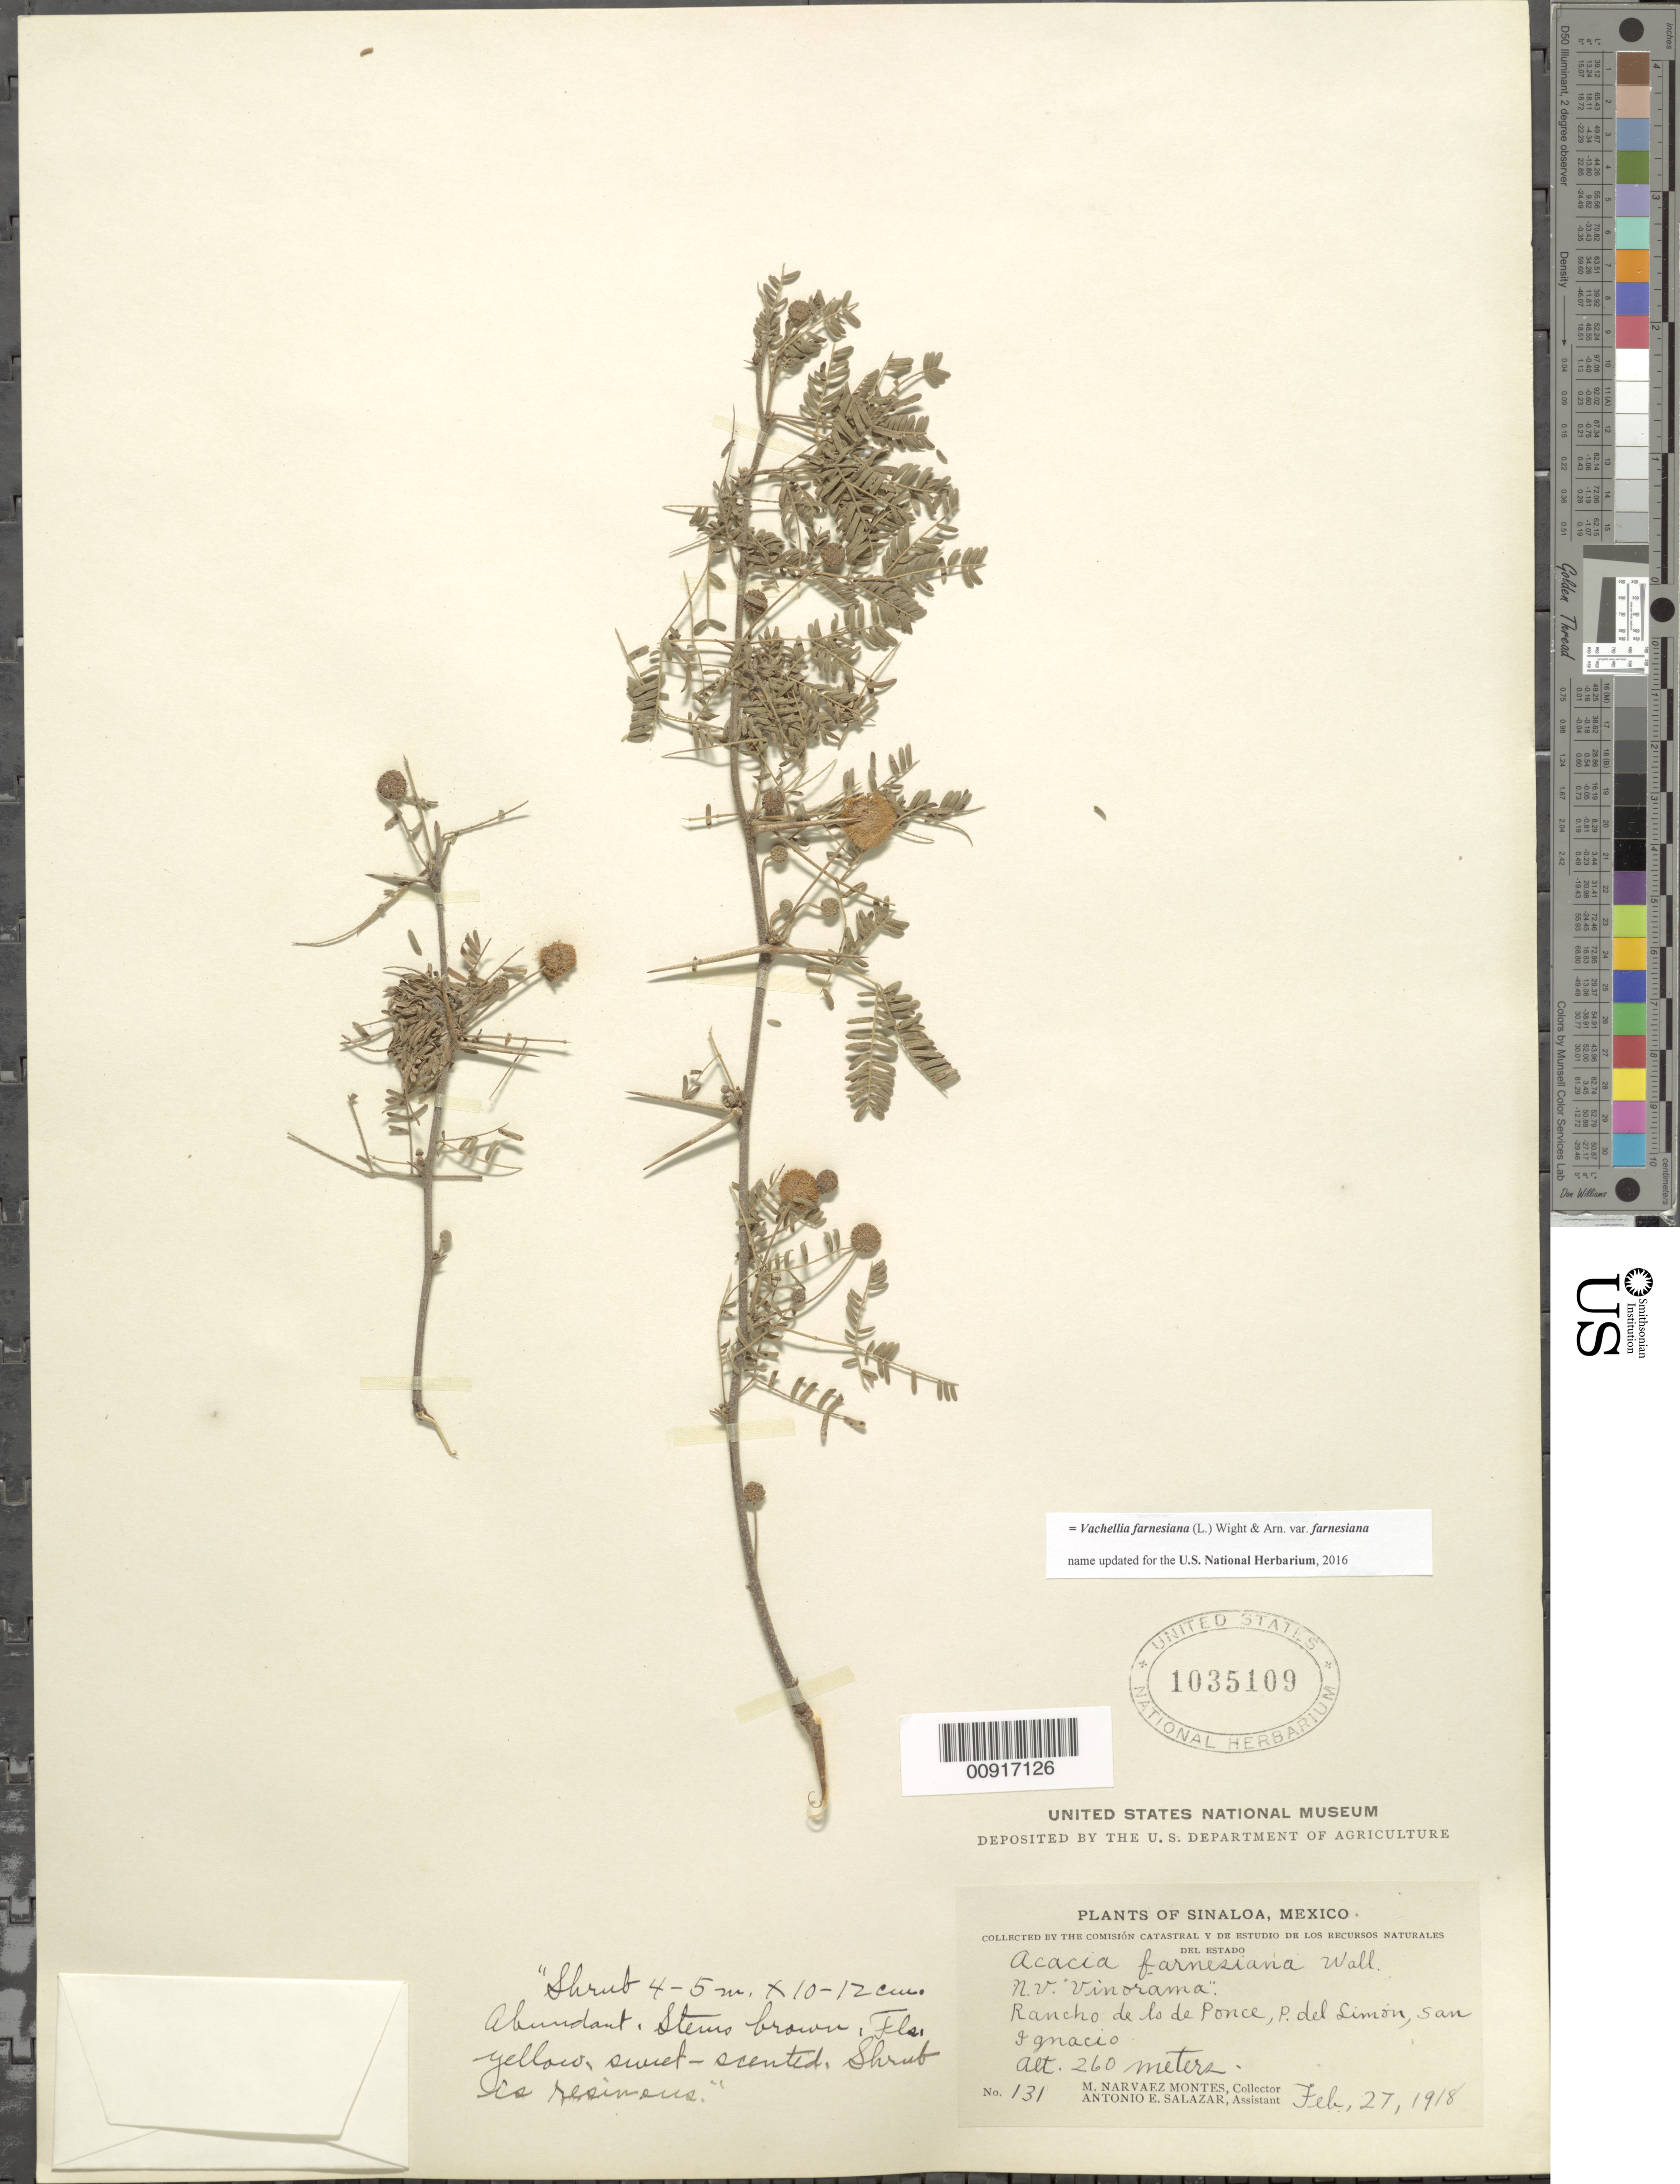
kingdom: Plantae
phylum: Tracheophyta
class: Magnoliopsida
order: Fabales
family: Fabaceae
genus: Vachellia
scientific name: Vachellia farnesiana var. farnesiana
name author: (L.) Wight & Arn.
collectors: M. Narvaez-Montes & A. E. Salazar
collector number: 131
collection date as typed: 27 Feb 1918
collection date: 1918-02-27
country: Mexico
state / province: Sinaloa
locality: Rancho de lo de Ponce, P. del Limón, San Ignacio, Sinaloa.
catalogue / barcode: US 1035109